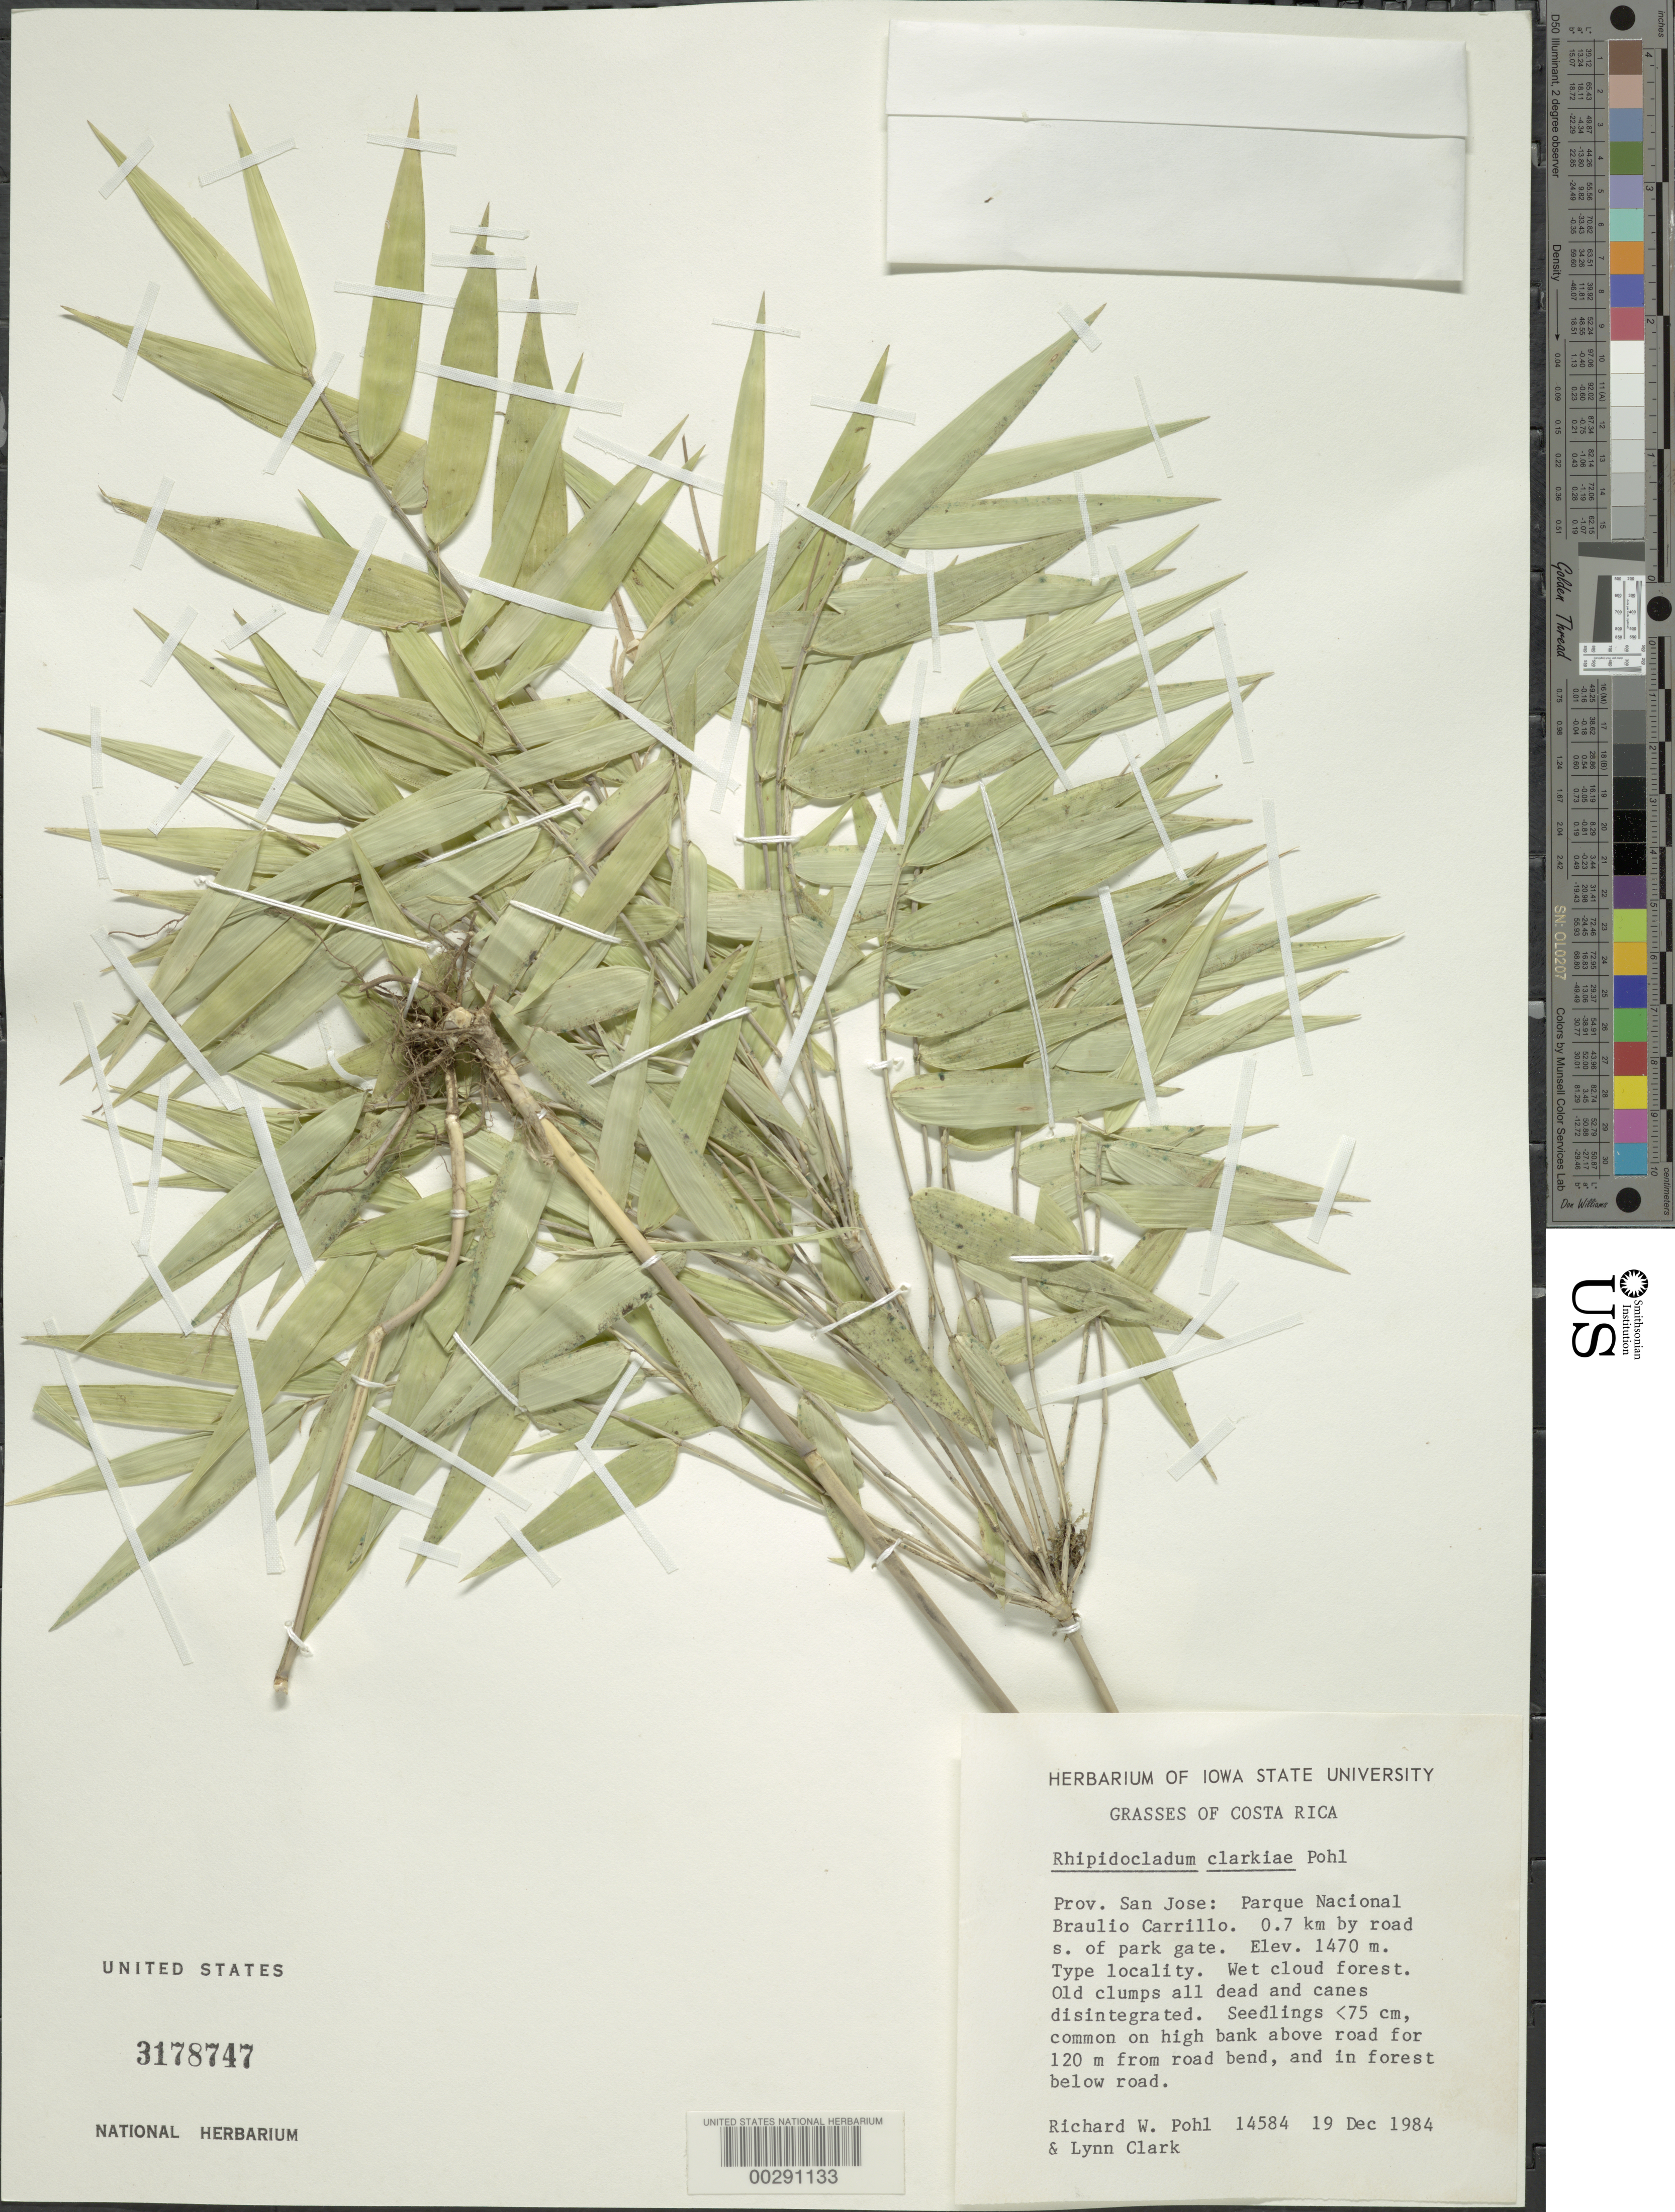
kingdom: Plantae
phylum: Tracheophyta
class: Liliopsida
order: Poales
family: Poaceae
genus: Rhipidocladum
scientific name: Rhipidocladum clarkiae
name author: R.W. Pohl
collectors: R. W. Pohl & L. G. Clark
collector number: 14584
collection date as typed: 19 Dec 1984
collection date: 1984-12-19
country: Costa Rica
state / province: San José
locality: Parque nacional braulio carrillo; 0.7 km by road s of park gate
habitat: Wet cloud forest, on high bank above road, and in forest below road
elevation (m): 1470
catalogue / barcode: US 3178747